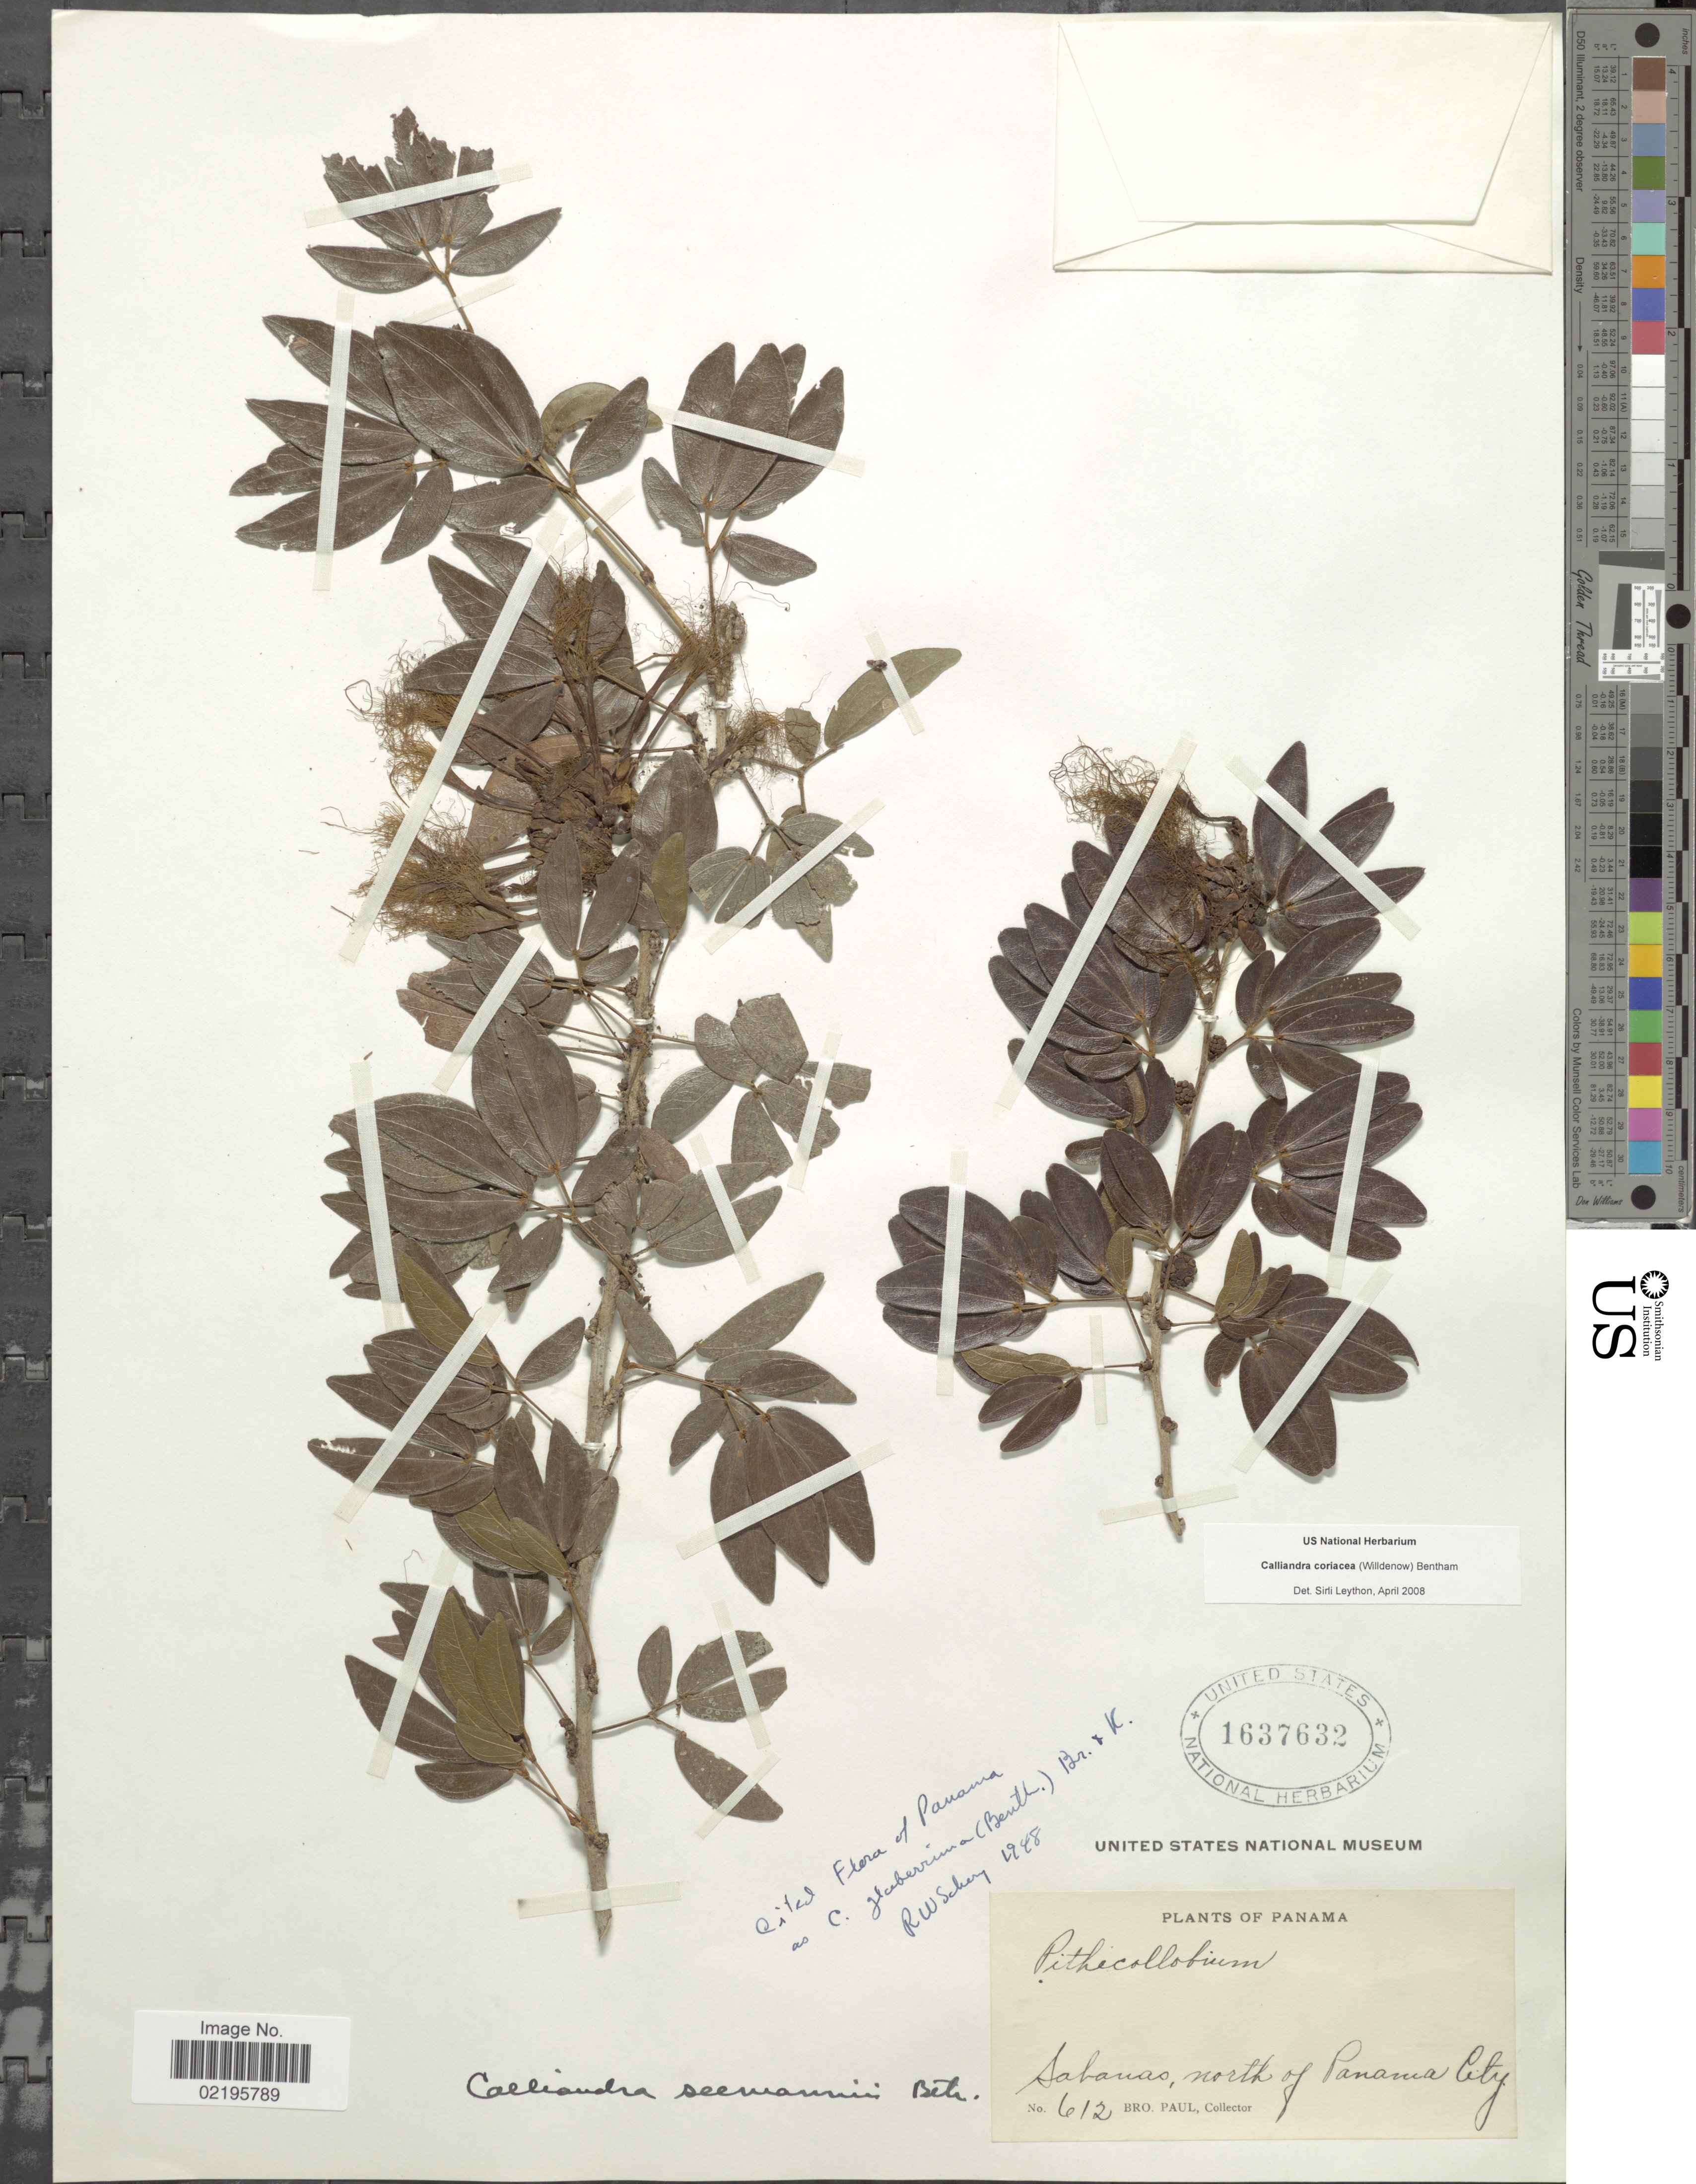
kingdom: Plantae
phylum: Tracheophyta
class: Magnoliopsida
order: Fabales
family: Fabaceae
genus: Calliandra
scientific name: Calliandra coriacea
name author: (Humb. & Bonpl. ex Willd.) Benth.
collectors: B. Paul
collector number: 612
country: Panama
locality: Sabanas, north of Panama City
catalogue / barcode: US 1637632